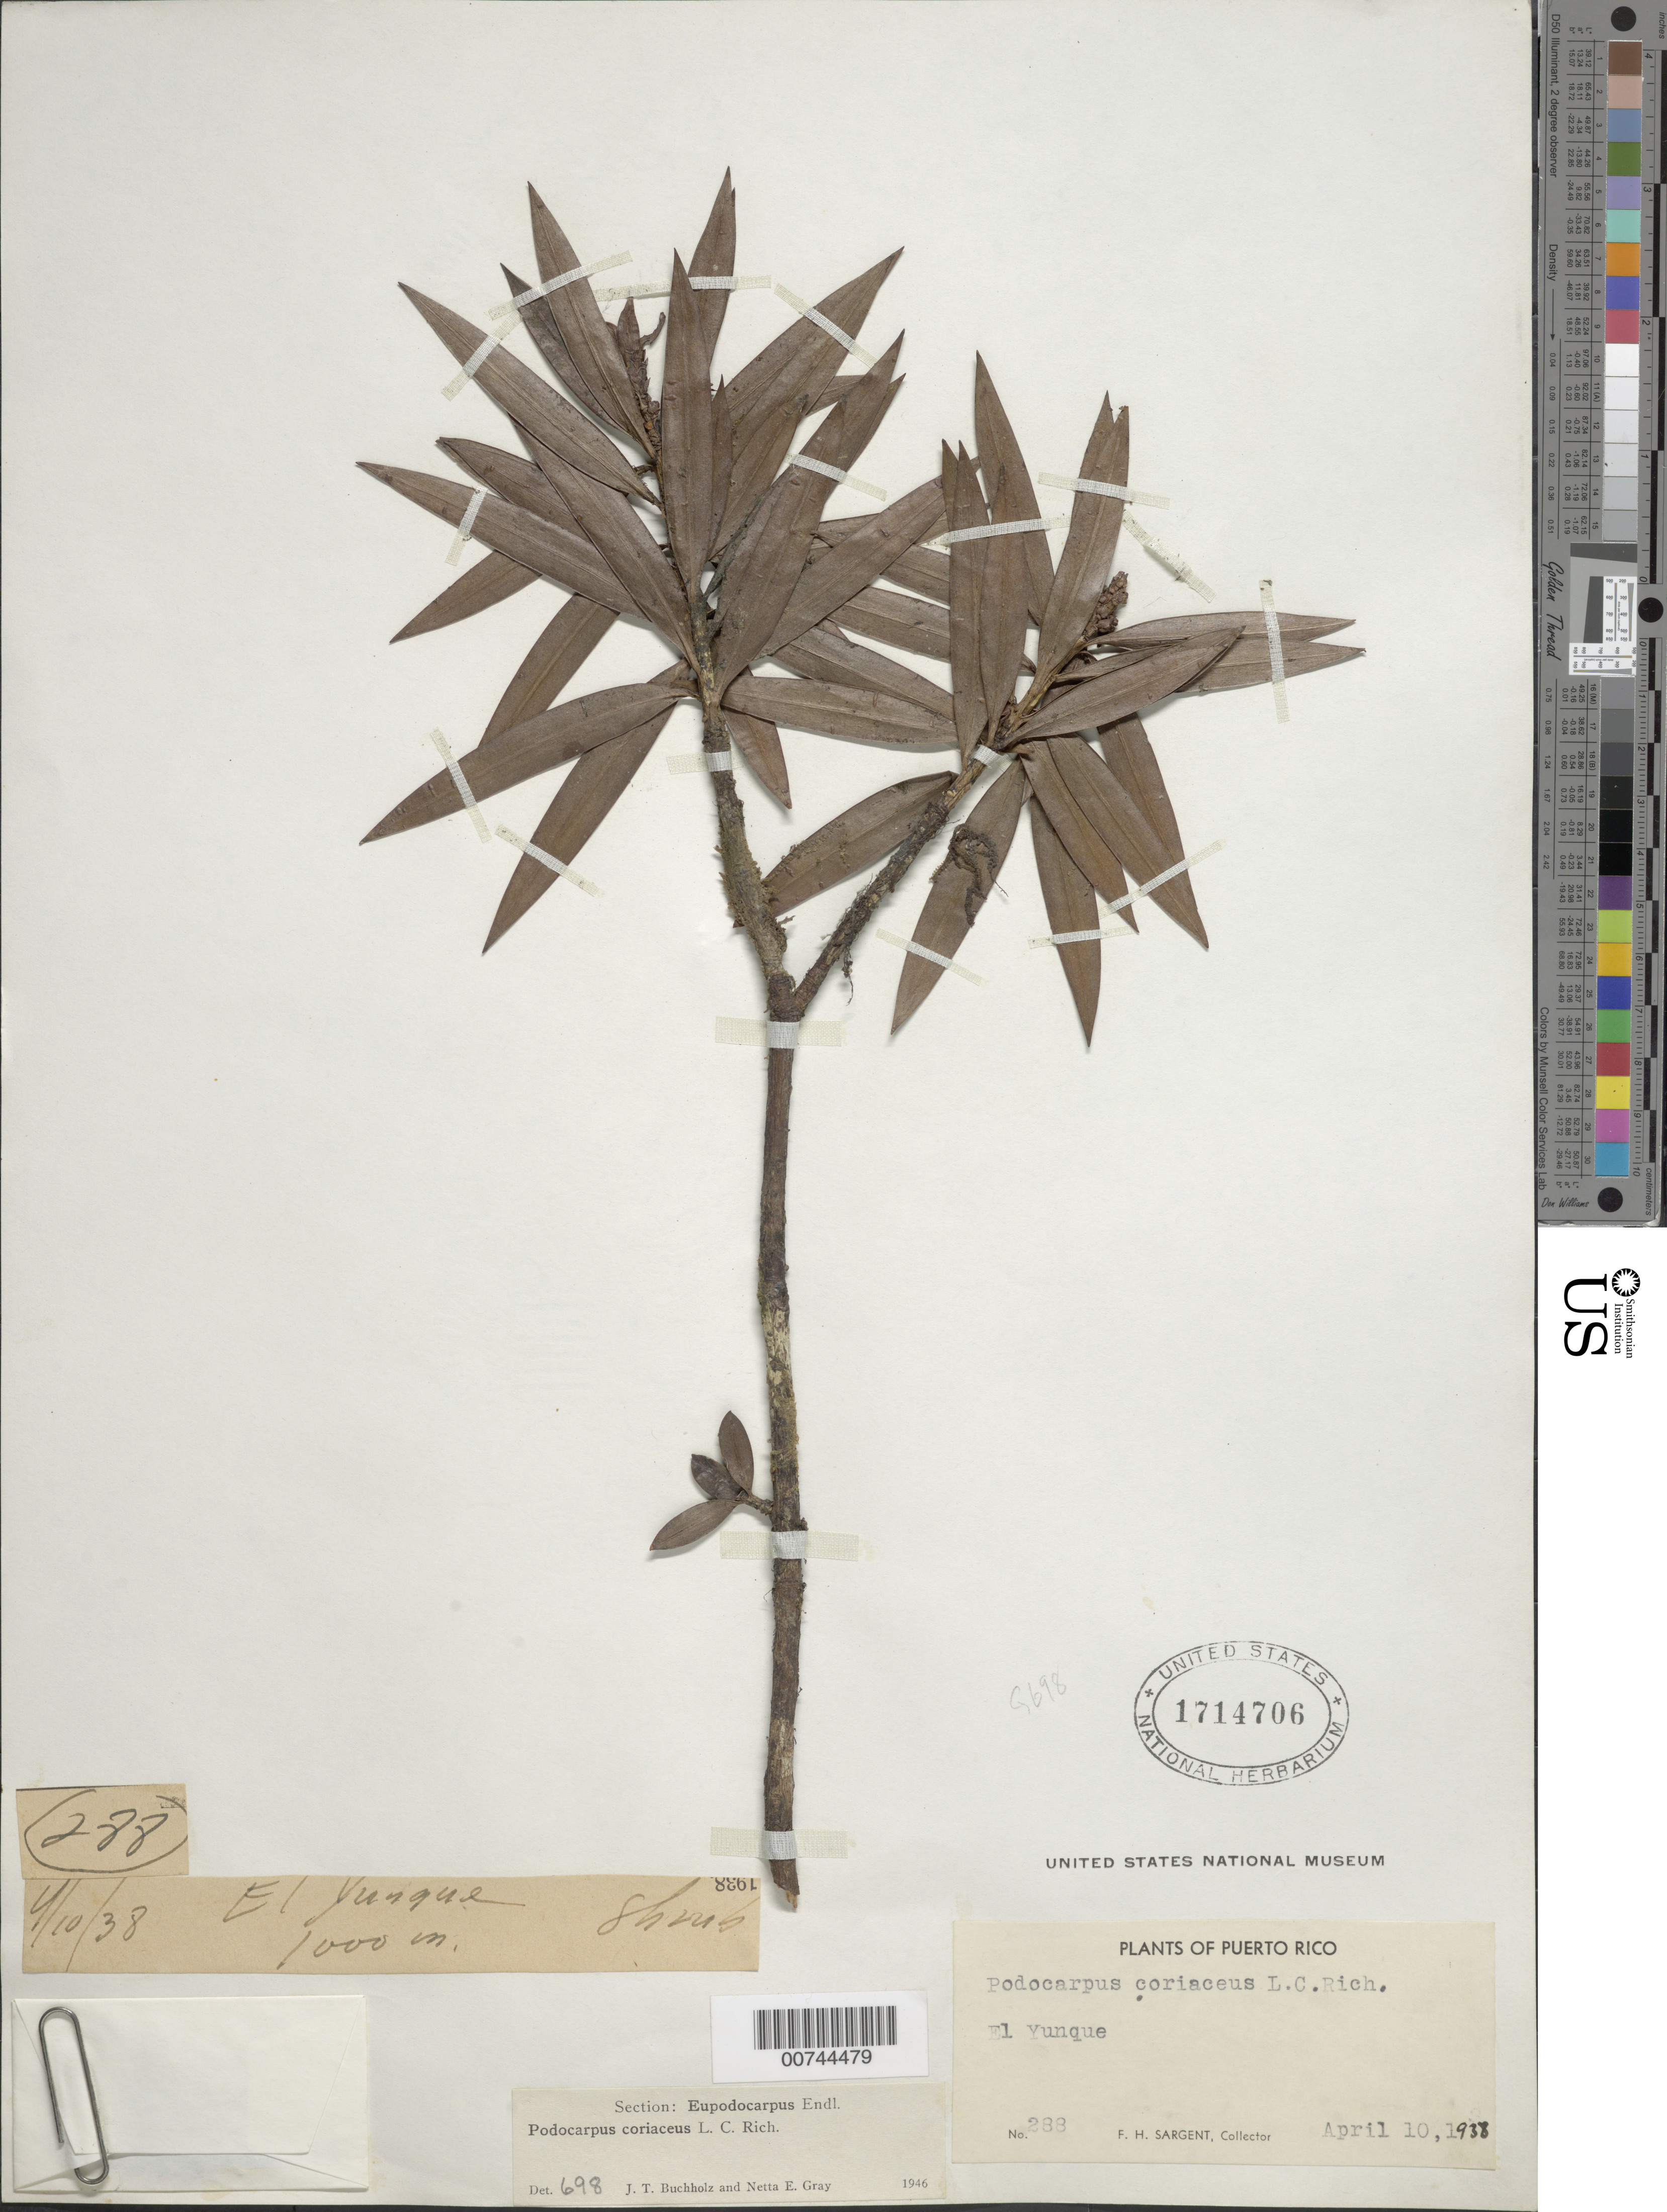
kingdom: Plantae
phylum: Tracheophyta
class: Pinopsida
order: Pinales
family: Podocarpaceae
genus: Podocarpus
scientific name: Podocarpus coriaceus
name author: Rich. & A. Rich.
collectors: F. H. Sargent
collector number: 13343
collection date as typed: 10 Apr 1938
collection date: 1938-04-10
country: Puerto Rico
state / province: Río Grande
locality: El Yunque.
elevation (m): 1000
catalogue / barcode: US 1714706